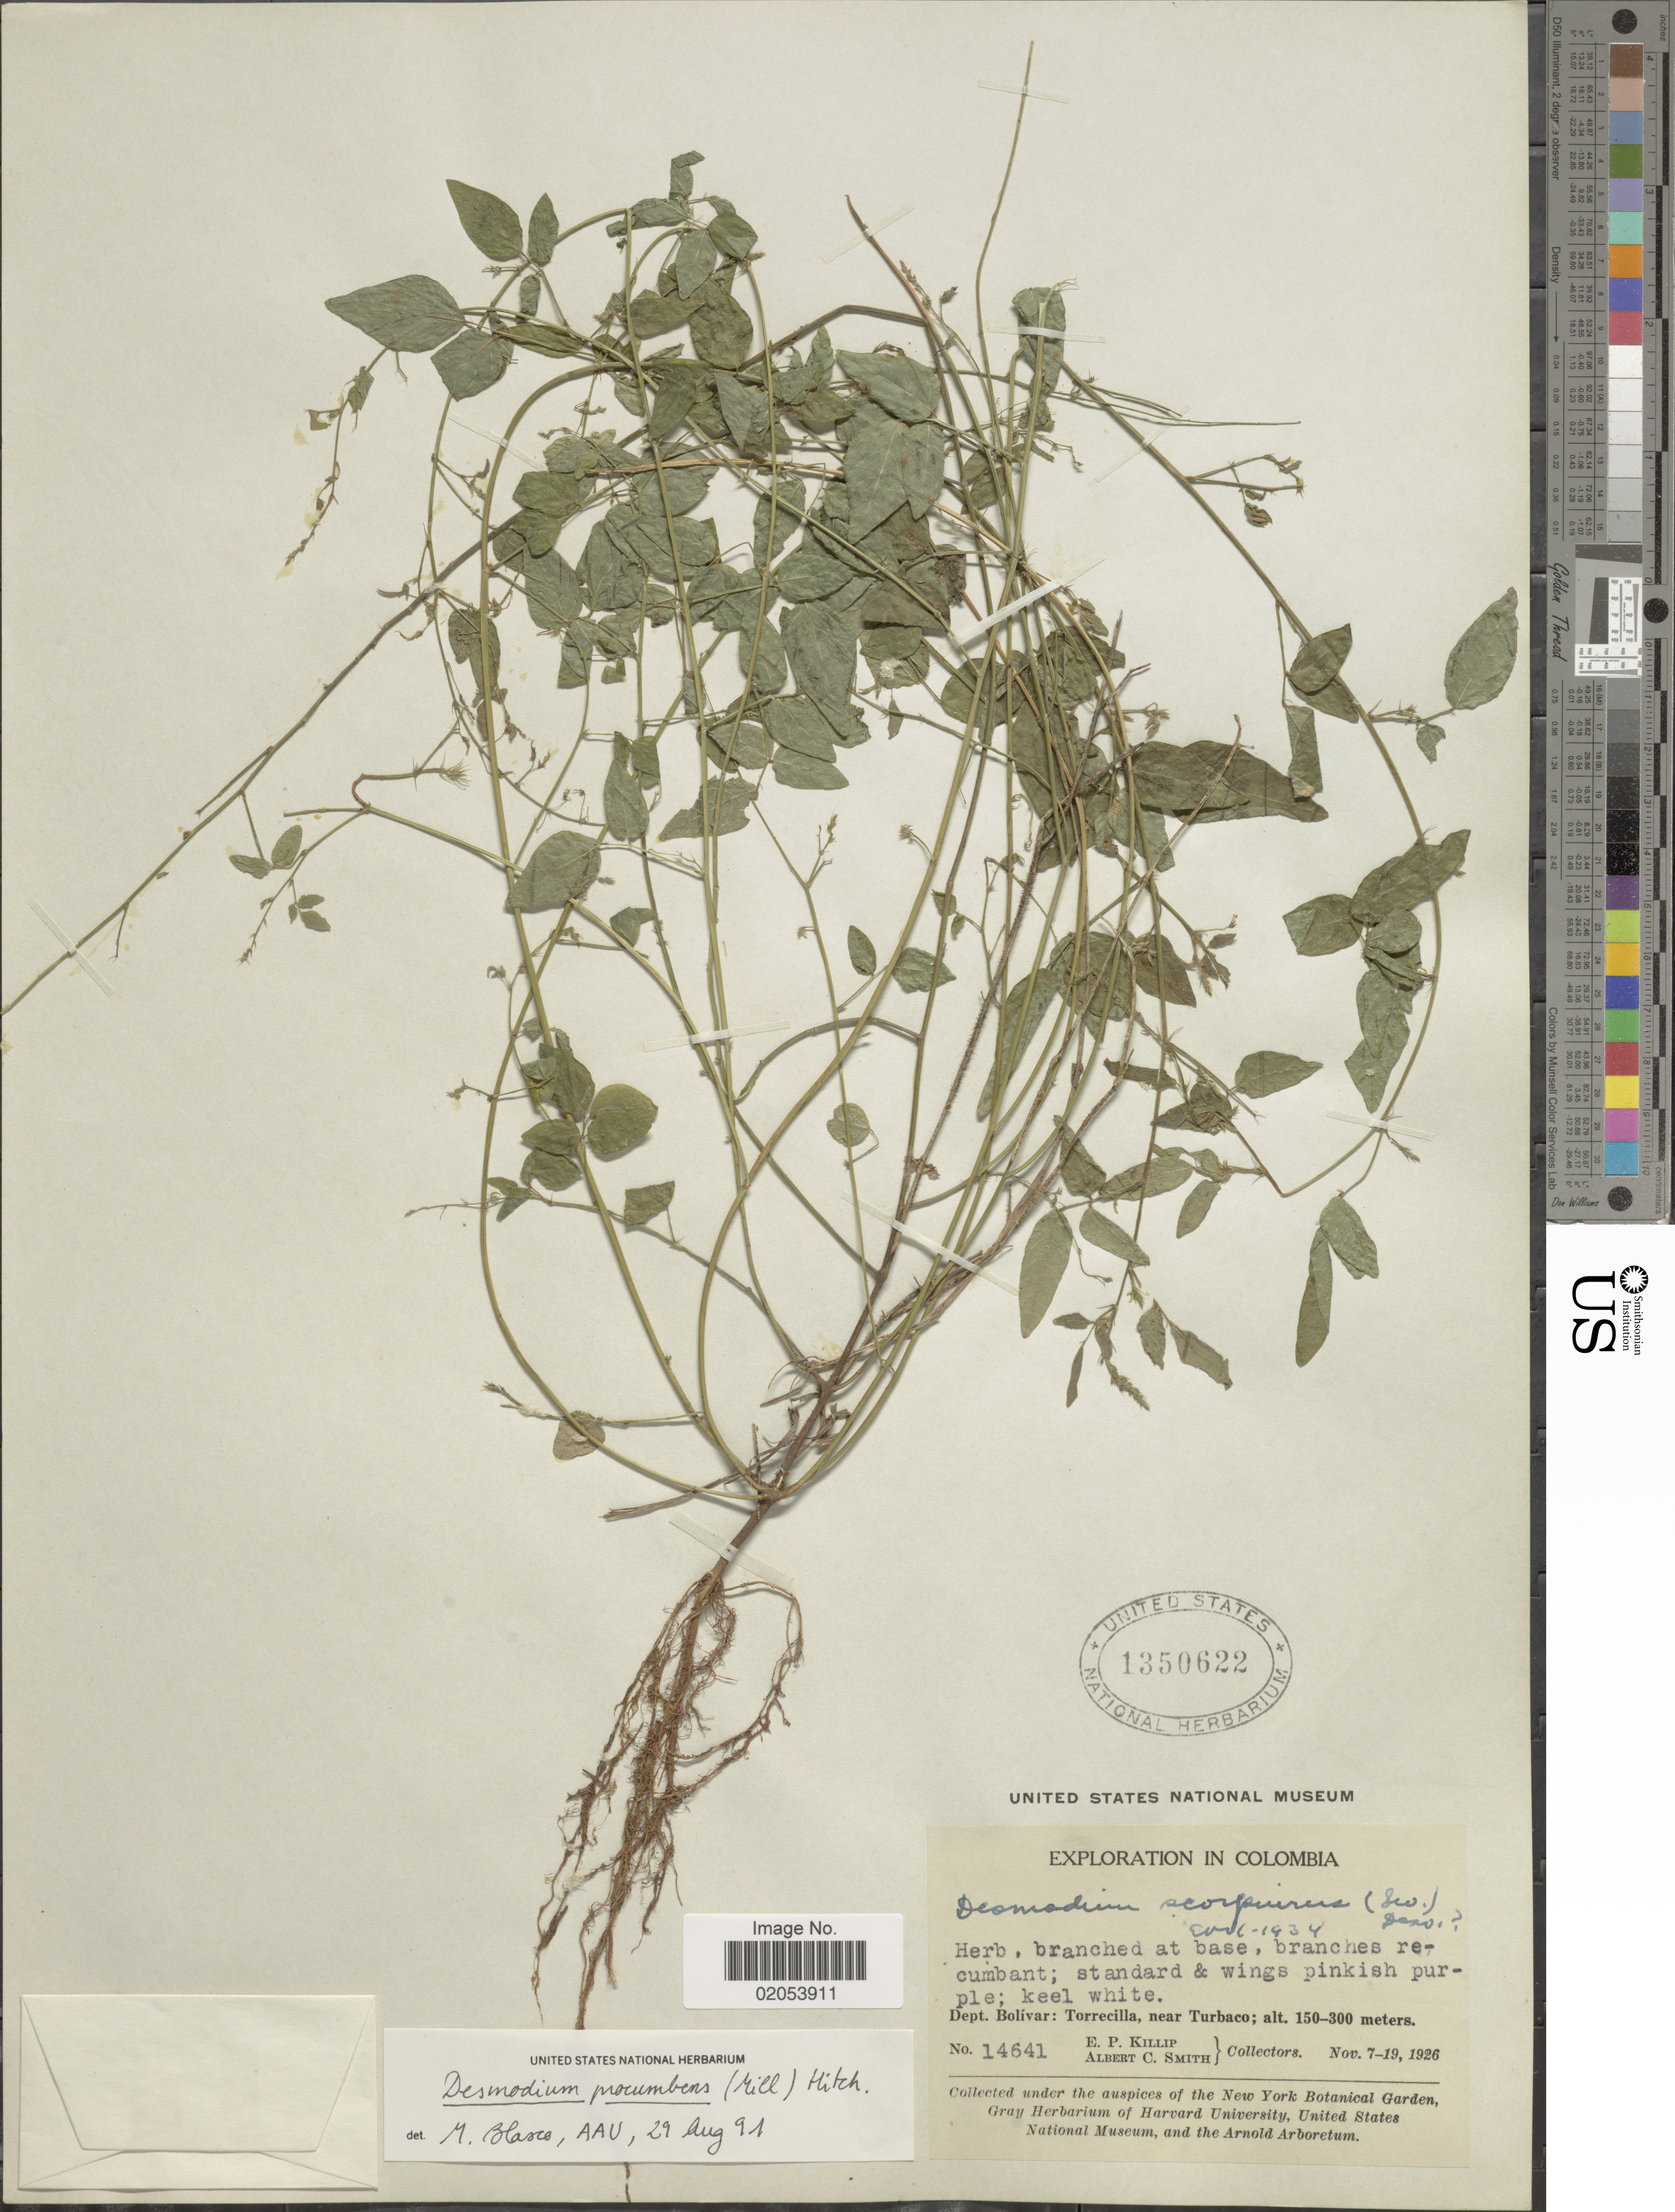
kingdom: Plantae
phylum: Tracheophyta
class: Magnoliopsida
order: Fabales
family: Fabaceae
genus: Desmodium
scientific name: Desmodium procumbens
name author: (Mill.) Hitchc.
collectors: E. P. Killip & A. C. Smith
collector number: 14641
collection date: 1926-11-07/1926-11-19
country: Colombia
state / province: Bolívar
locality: Dept. Bolivar: Torrecilla, near Turbaco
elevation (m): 150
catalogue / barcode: US 1350622